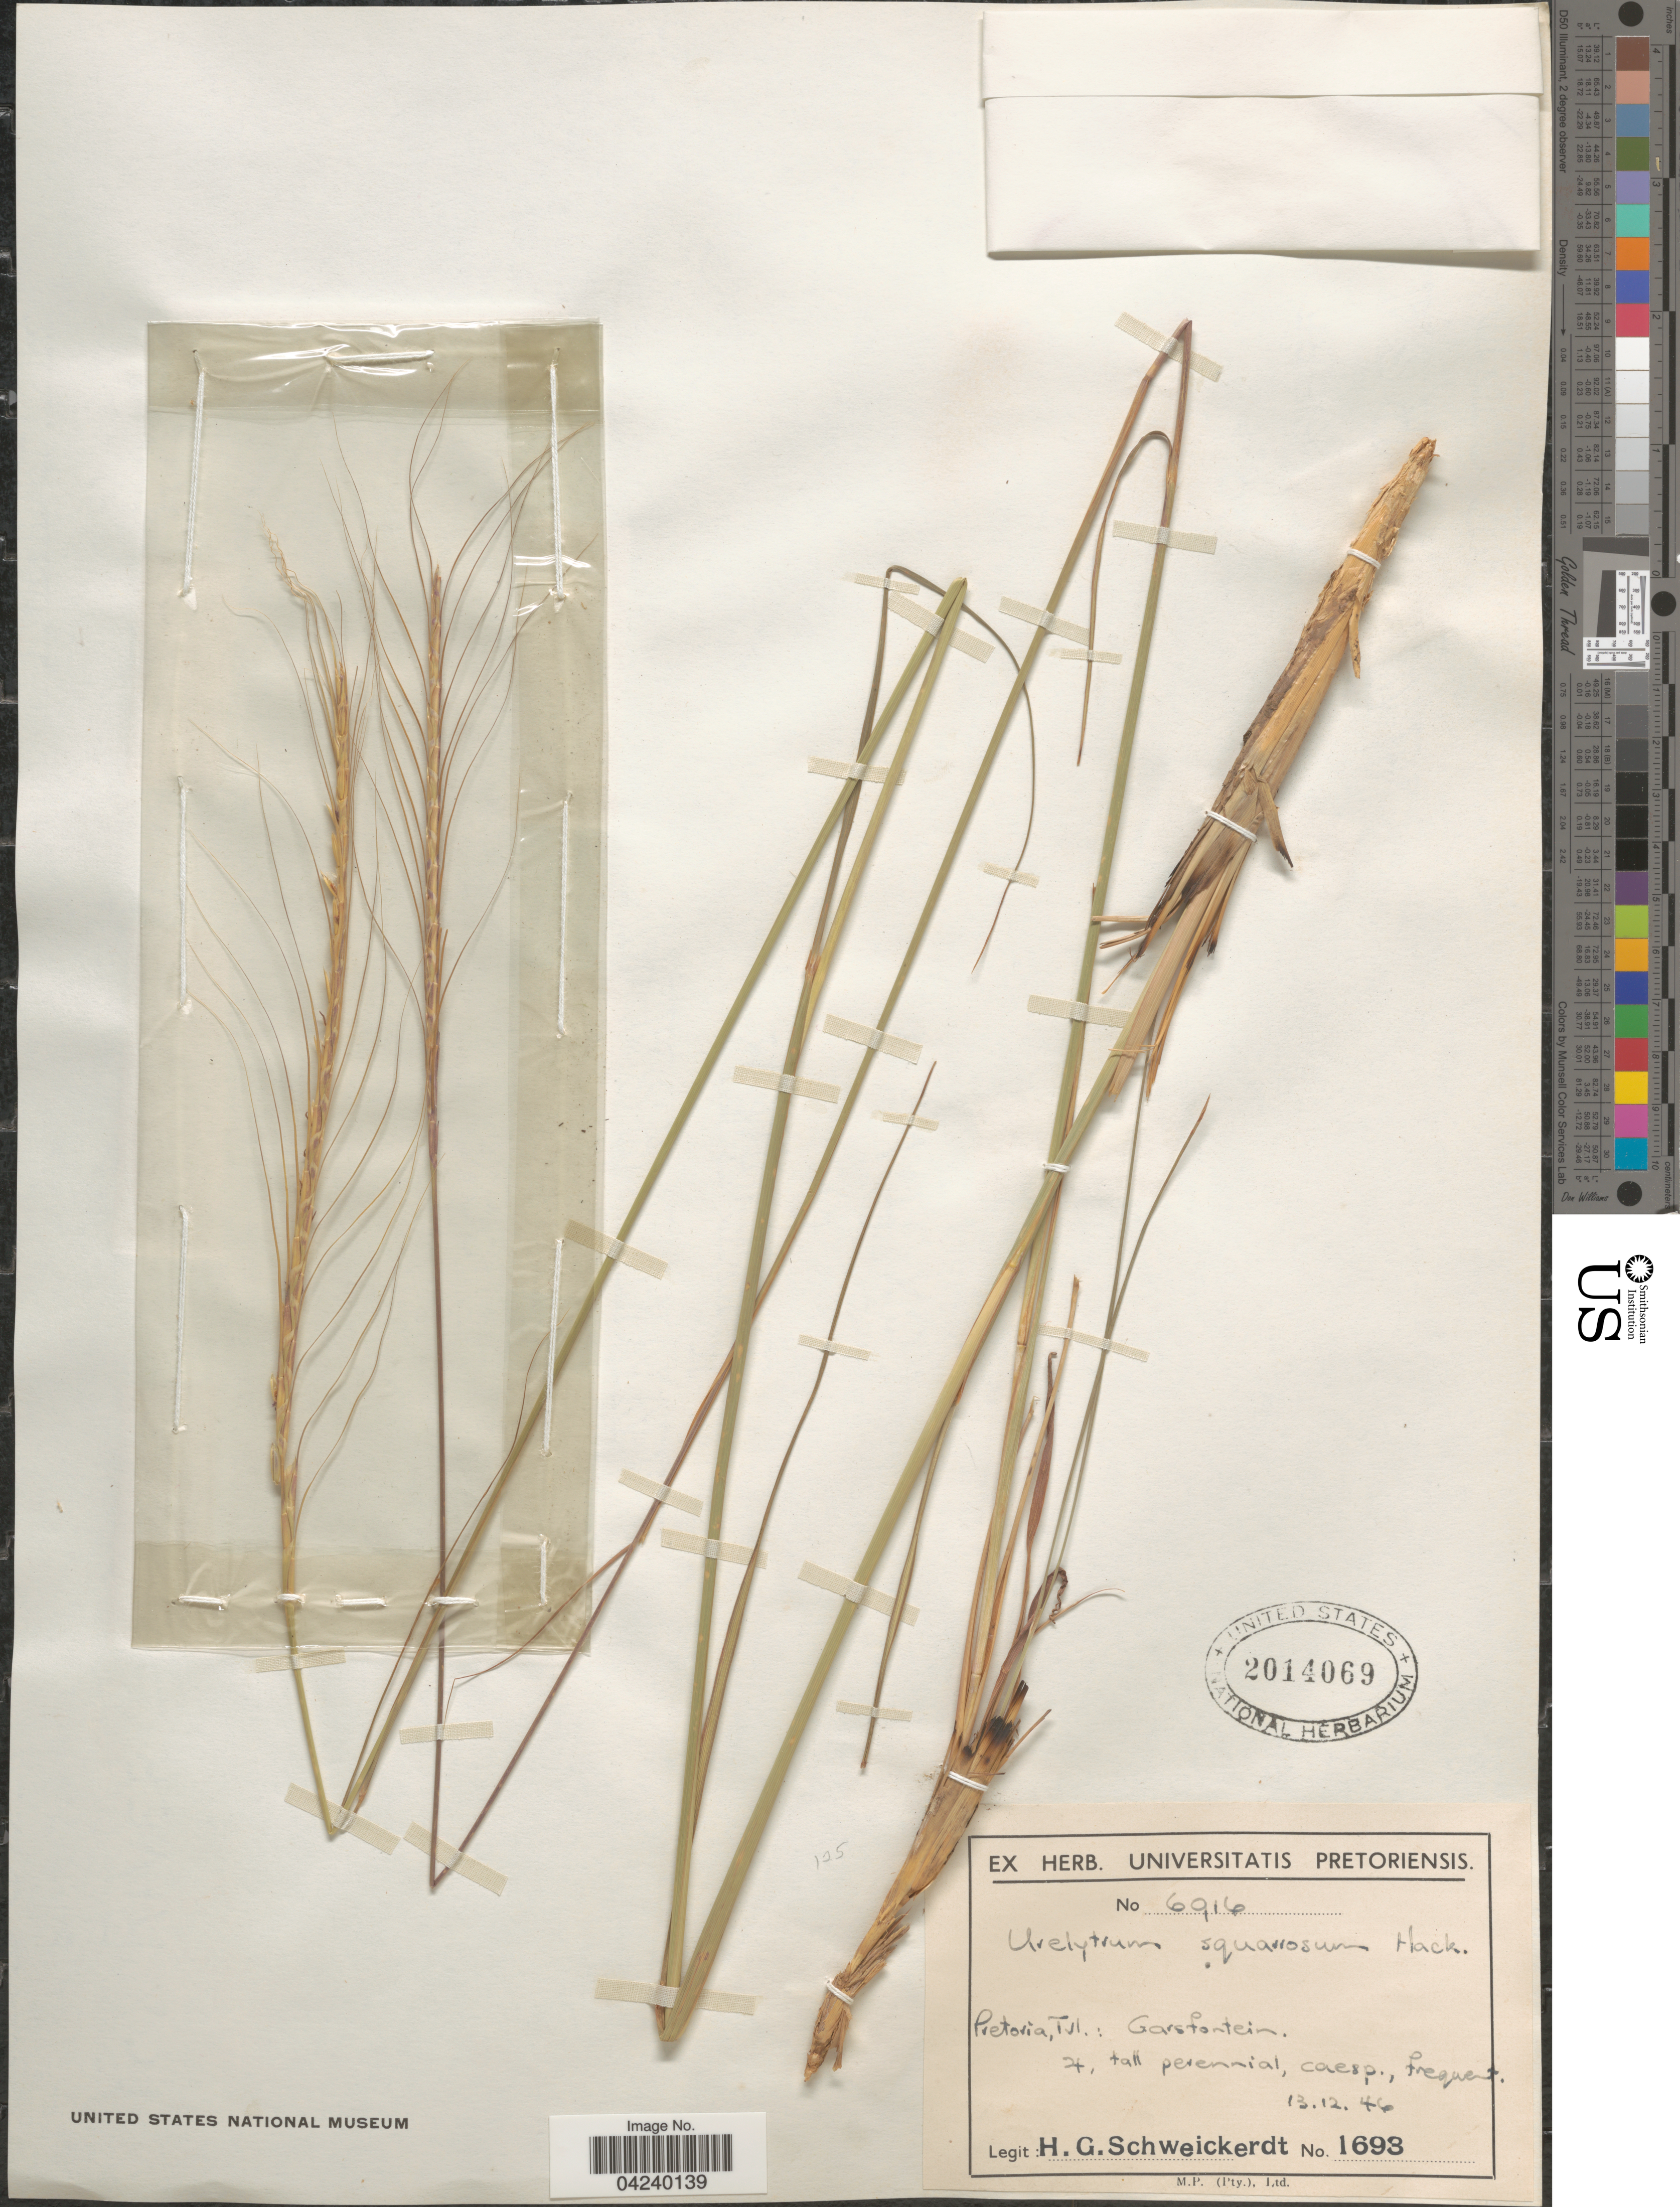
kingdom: Plantae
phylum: Tracheophyta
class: Liliopsida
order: Poales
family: Poaceae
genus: Urelytrum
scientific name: Urelytrum agropyroides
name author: (Hack.) Hack.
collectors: H. Schweickerdt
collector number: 1693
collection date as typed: Transcribed d/m/y: 13/12/46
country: South Africa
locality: Pretoria, Tvl.: Garsfontein.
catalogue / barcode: US 2014069